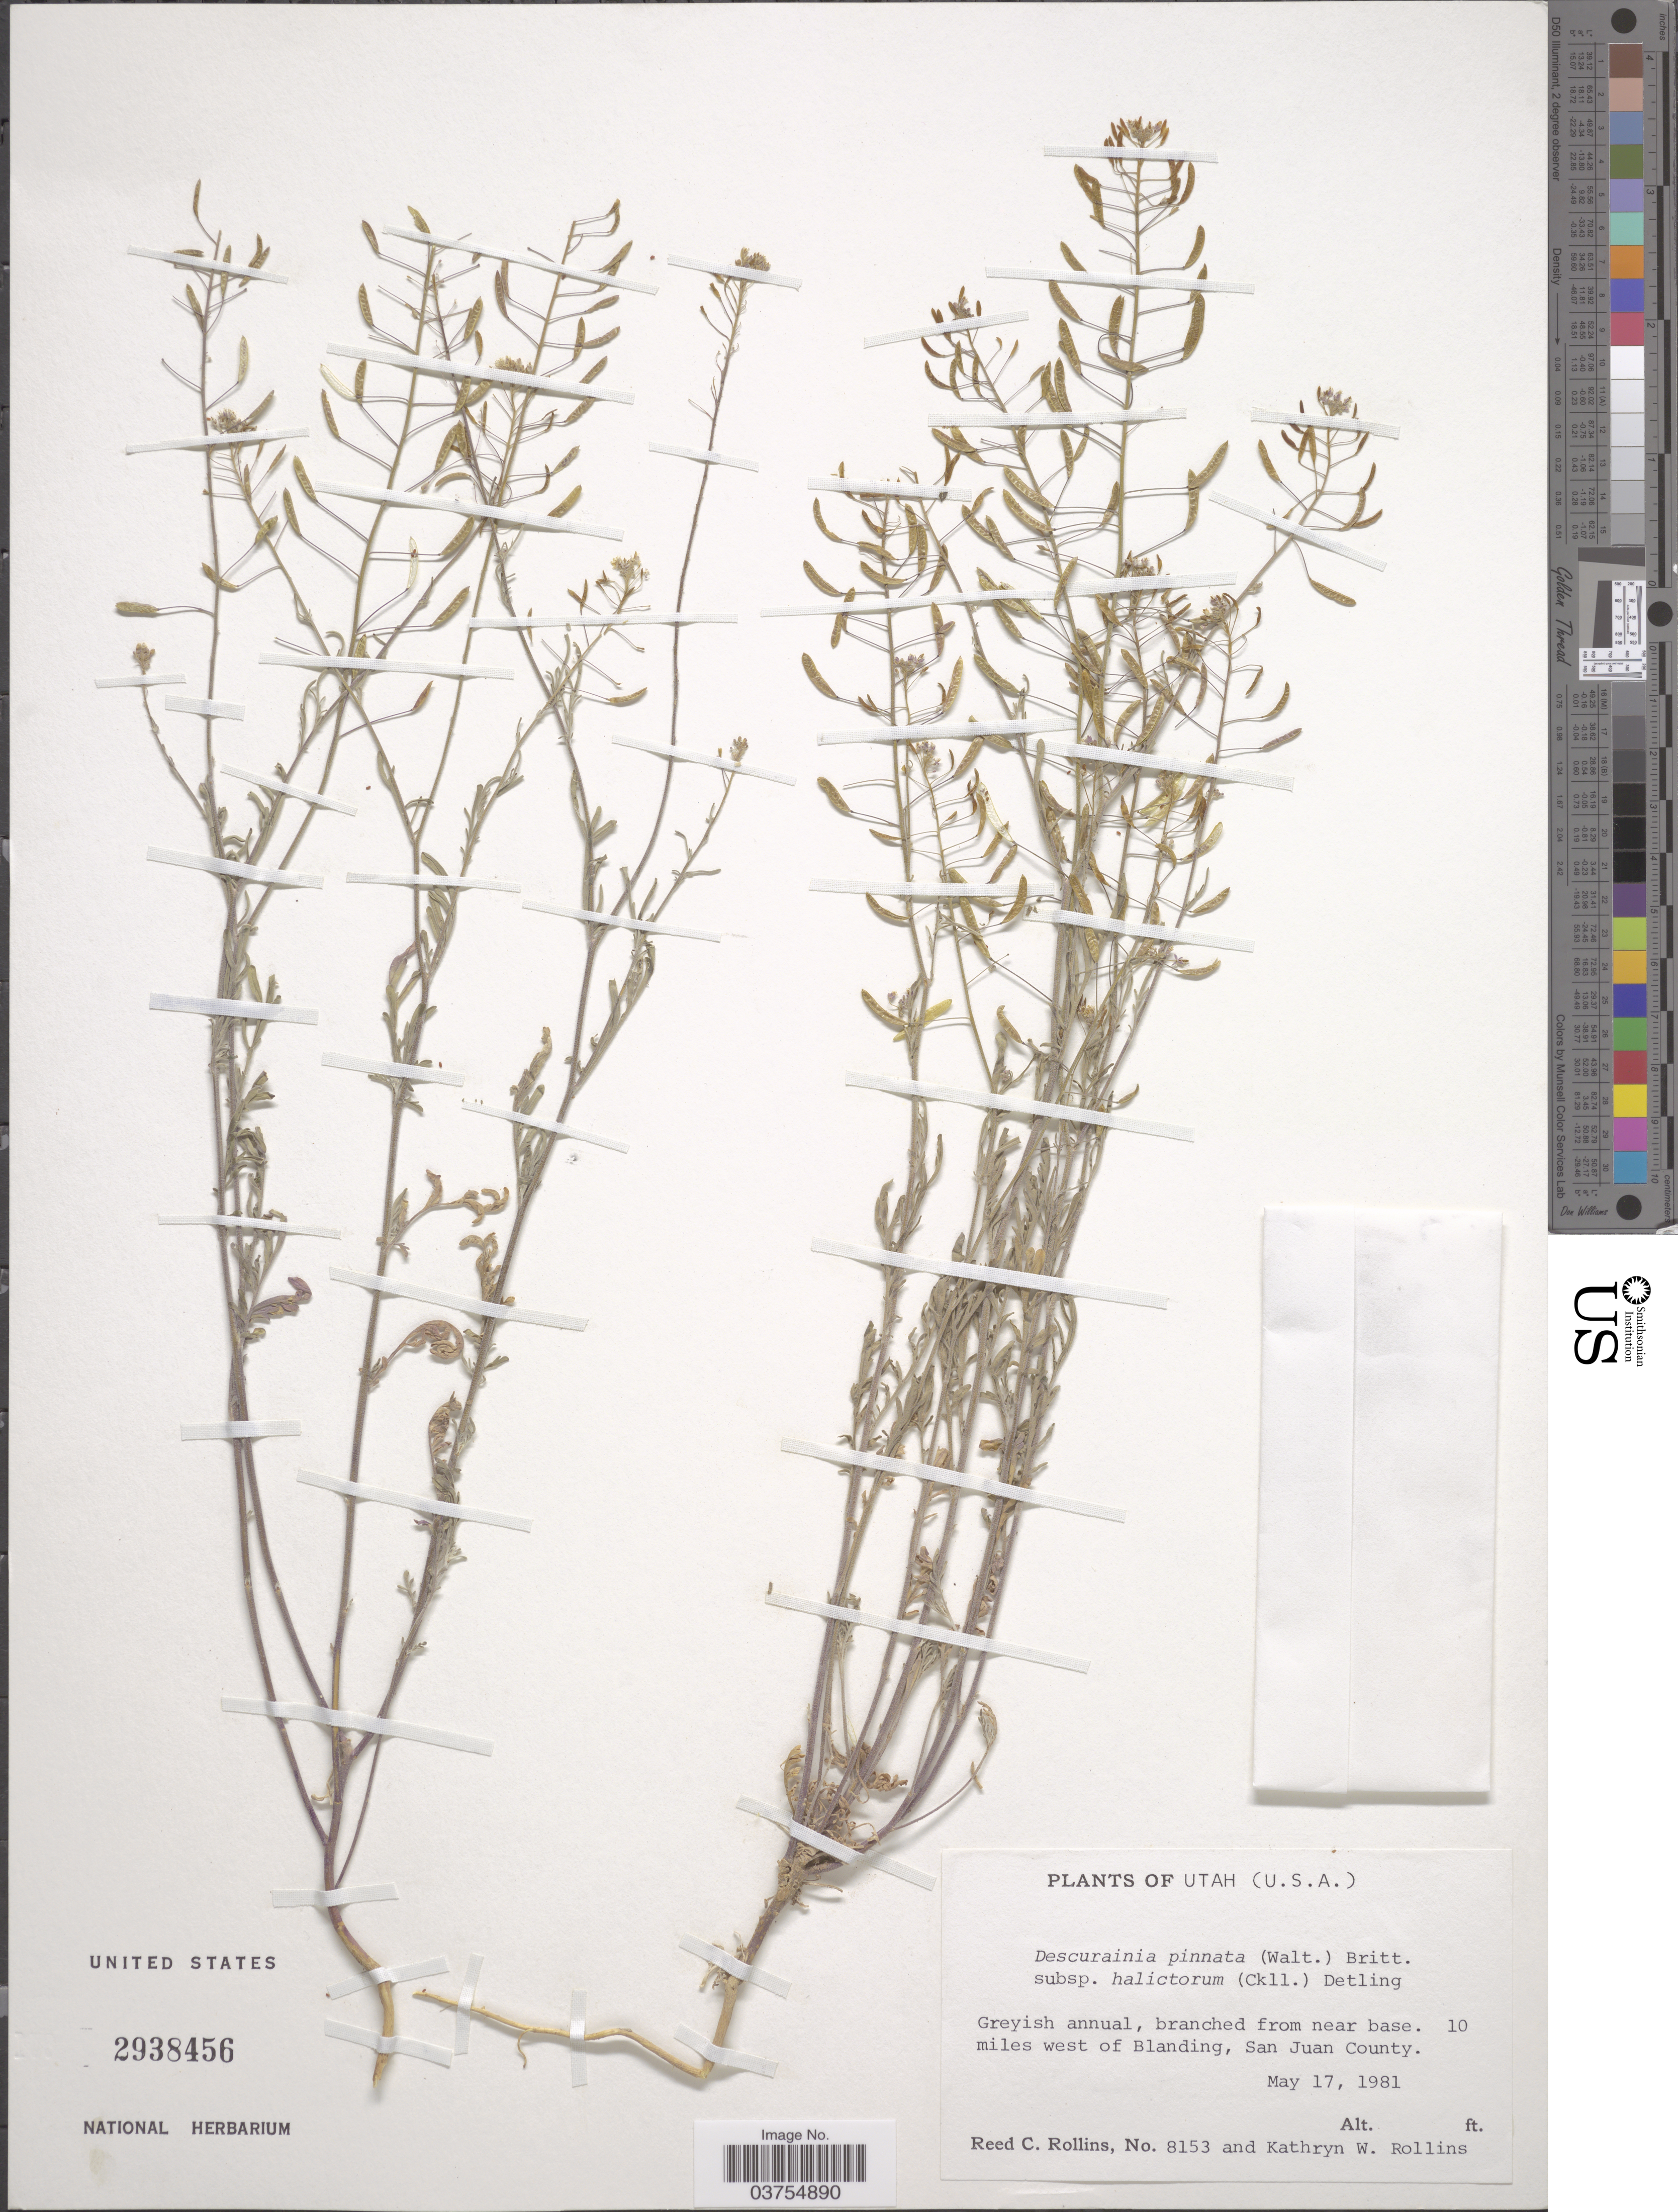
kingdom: Plantae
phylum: Tracheophyta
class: Magnoliopsida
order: Brassicales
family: Brassicaceae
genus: Descurainia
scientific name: Descurainia pinnata subsp. halictorum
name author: (Cockerell) Detling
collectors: R. C. Rollins & K. W. Rollins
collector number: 8153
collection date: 1981-05-17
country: United States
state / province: Utah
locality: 10 miles west of Blanding, San Juan County.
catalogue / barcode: US 2938456